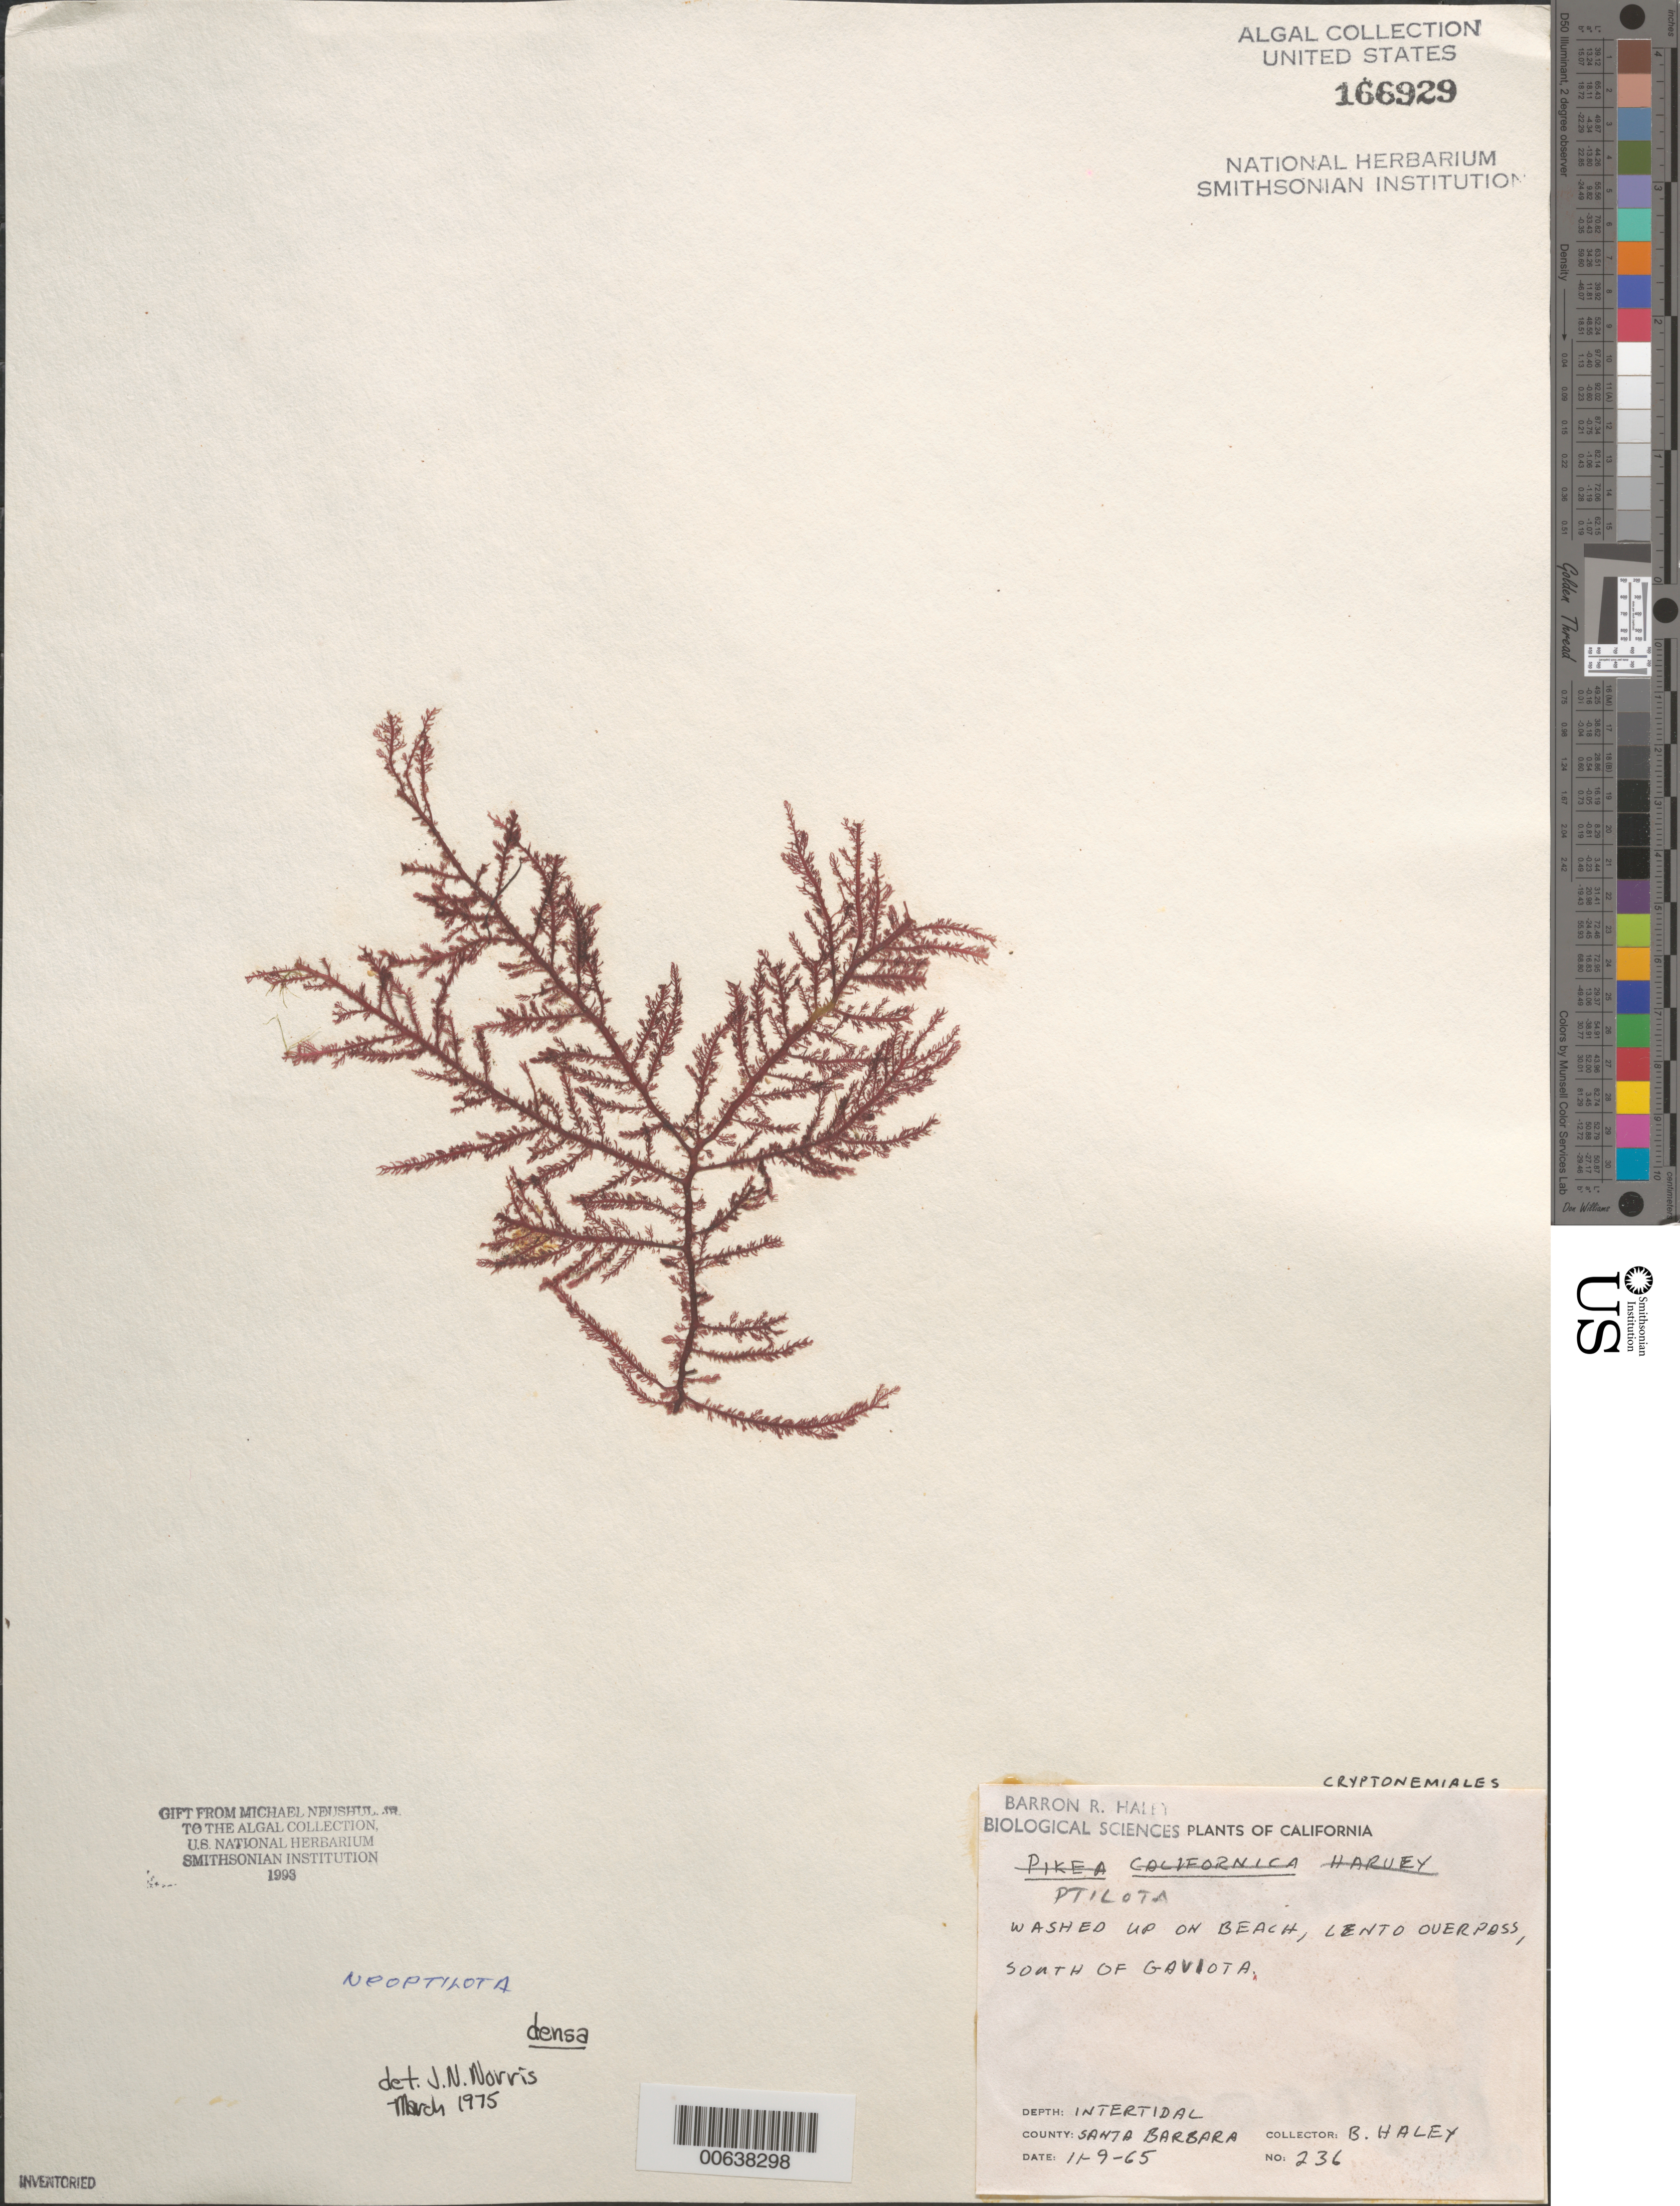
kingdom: Plantae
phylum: Rhodophyta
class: Florideophyceae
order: Ceramiales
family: Wrangeliaceae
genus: Ptilota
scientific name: Ptilota densa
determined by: Algae name updating Project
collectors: B. Haley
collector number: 236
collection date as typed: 09 Nov 1965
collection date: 1965-11-09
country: United States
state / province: California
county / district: Santa Barbara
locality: Lento Overpass, south of Gaviota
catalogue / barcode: US 166929